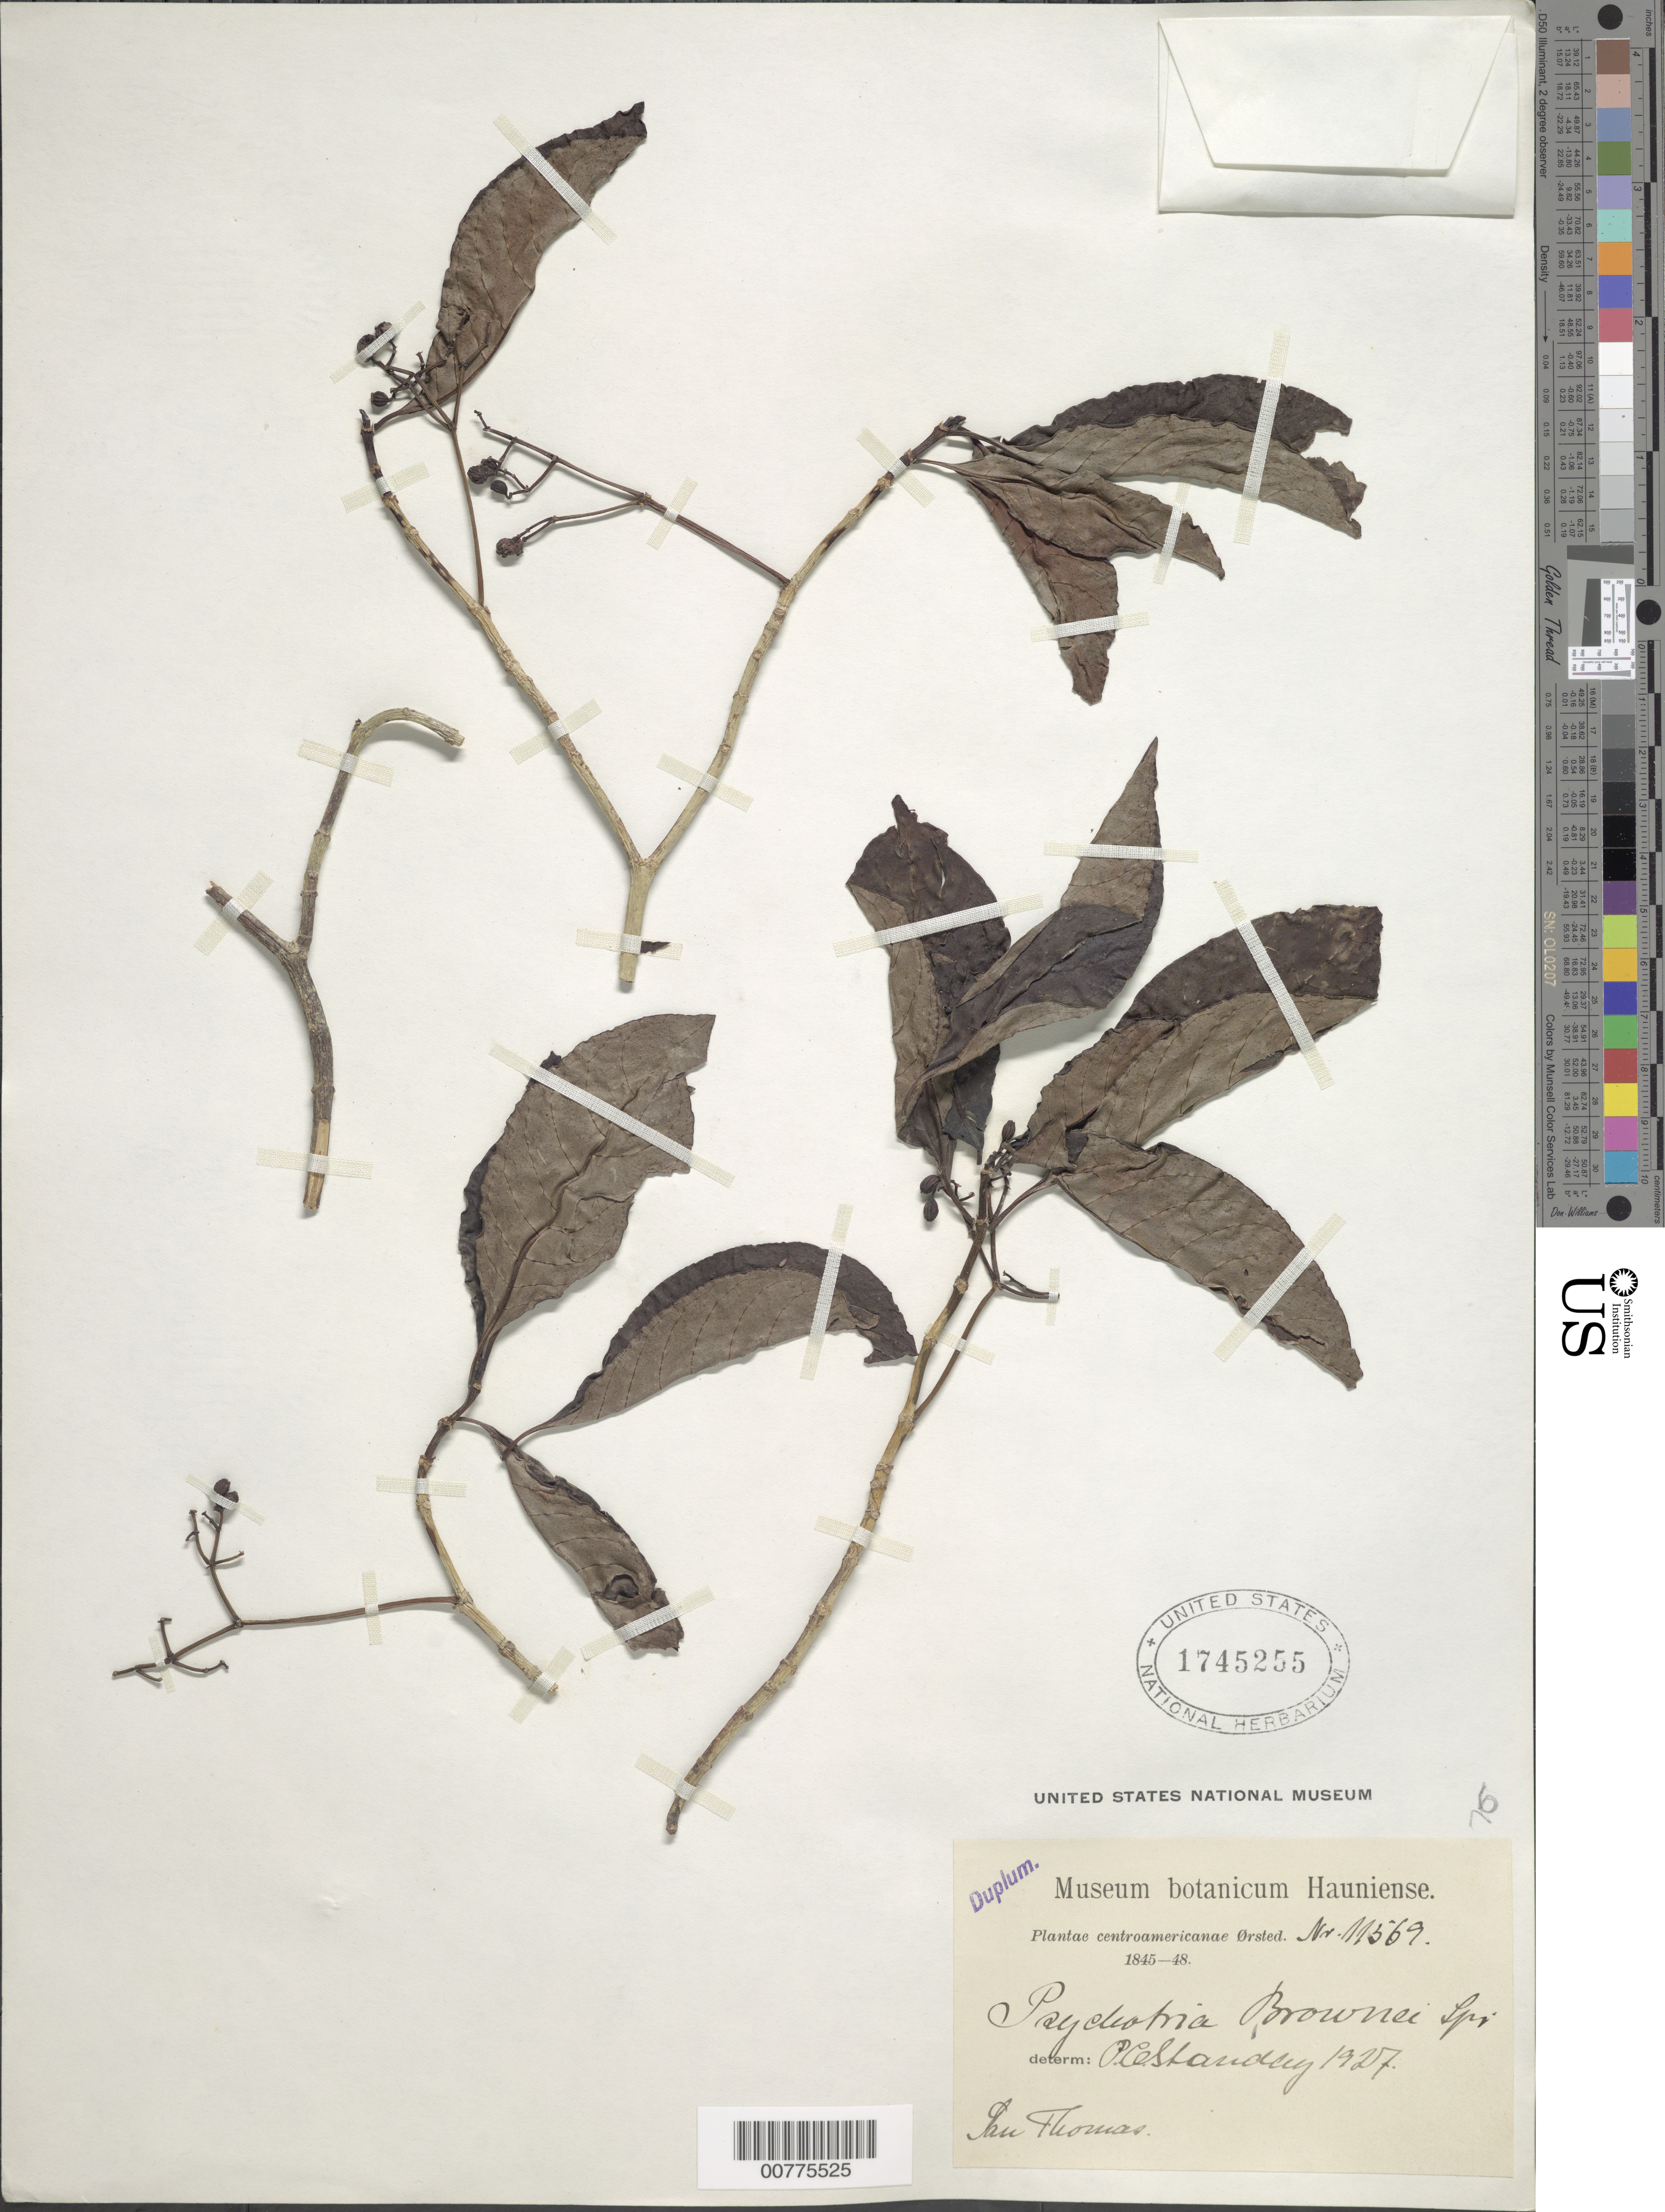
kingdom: Plantae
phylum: Tracheophyta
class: Magnoliopsida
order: Gentianales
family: Rubiaceae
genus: Psychotria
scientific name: Psychotria glabrata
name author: Sw.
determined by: Standley, Paul C.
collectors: A. S. Oersted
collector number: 11569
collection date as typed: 1845 to -- --- 1848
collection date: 1845/1848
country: U.S. Virgin Islands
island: St. Thomas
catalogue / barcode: US 1745255